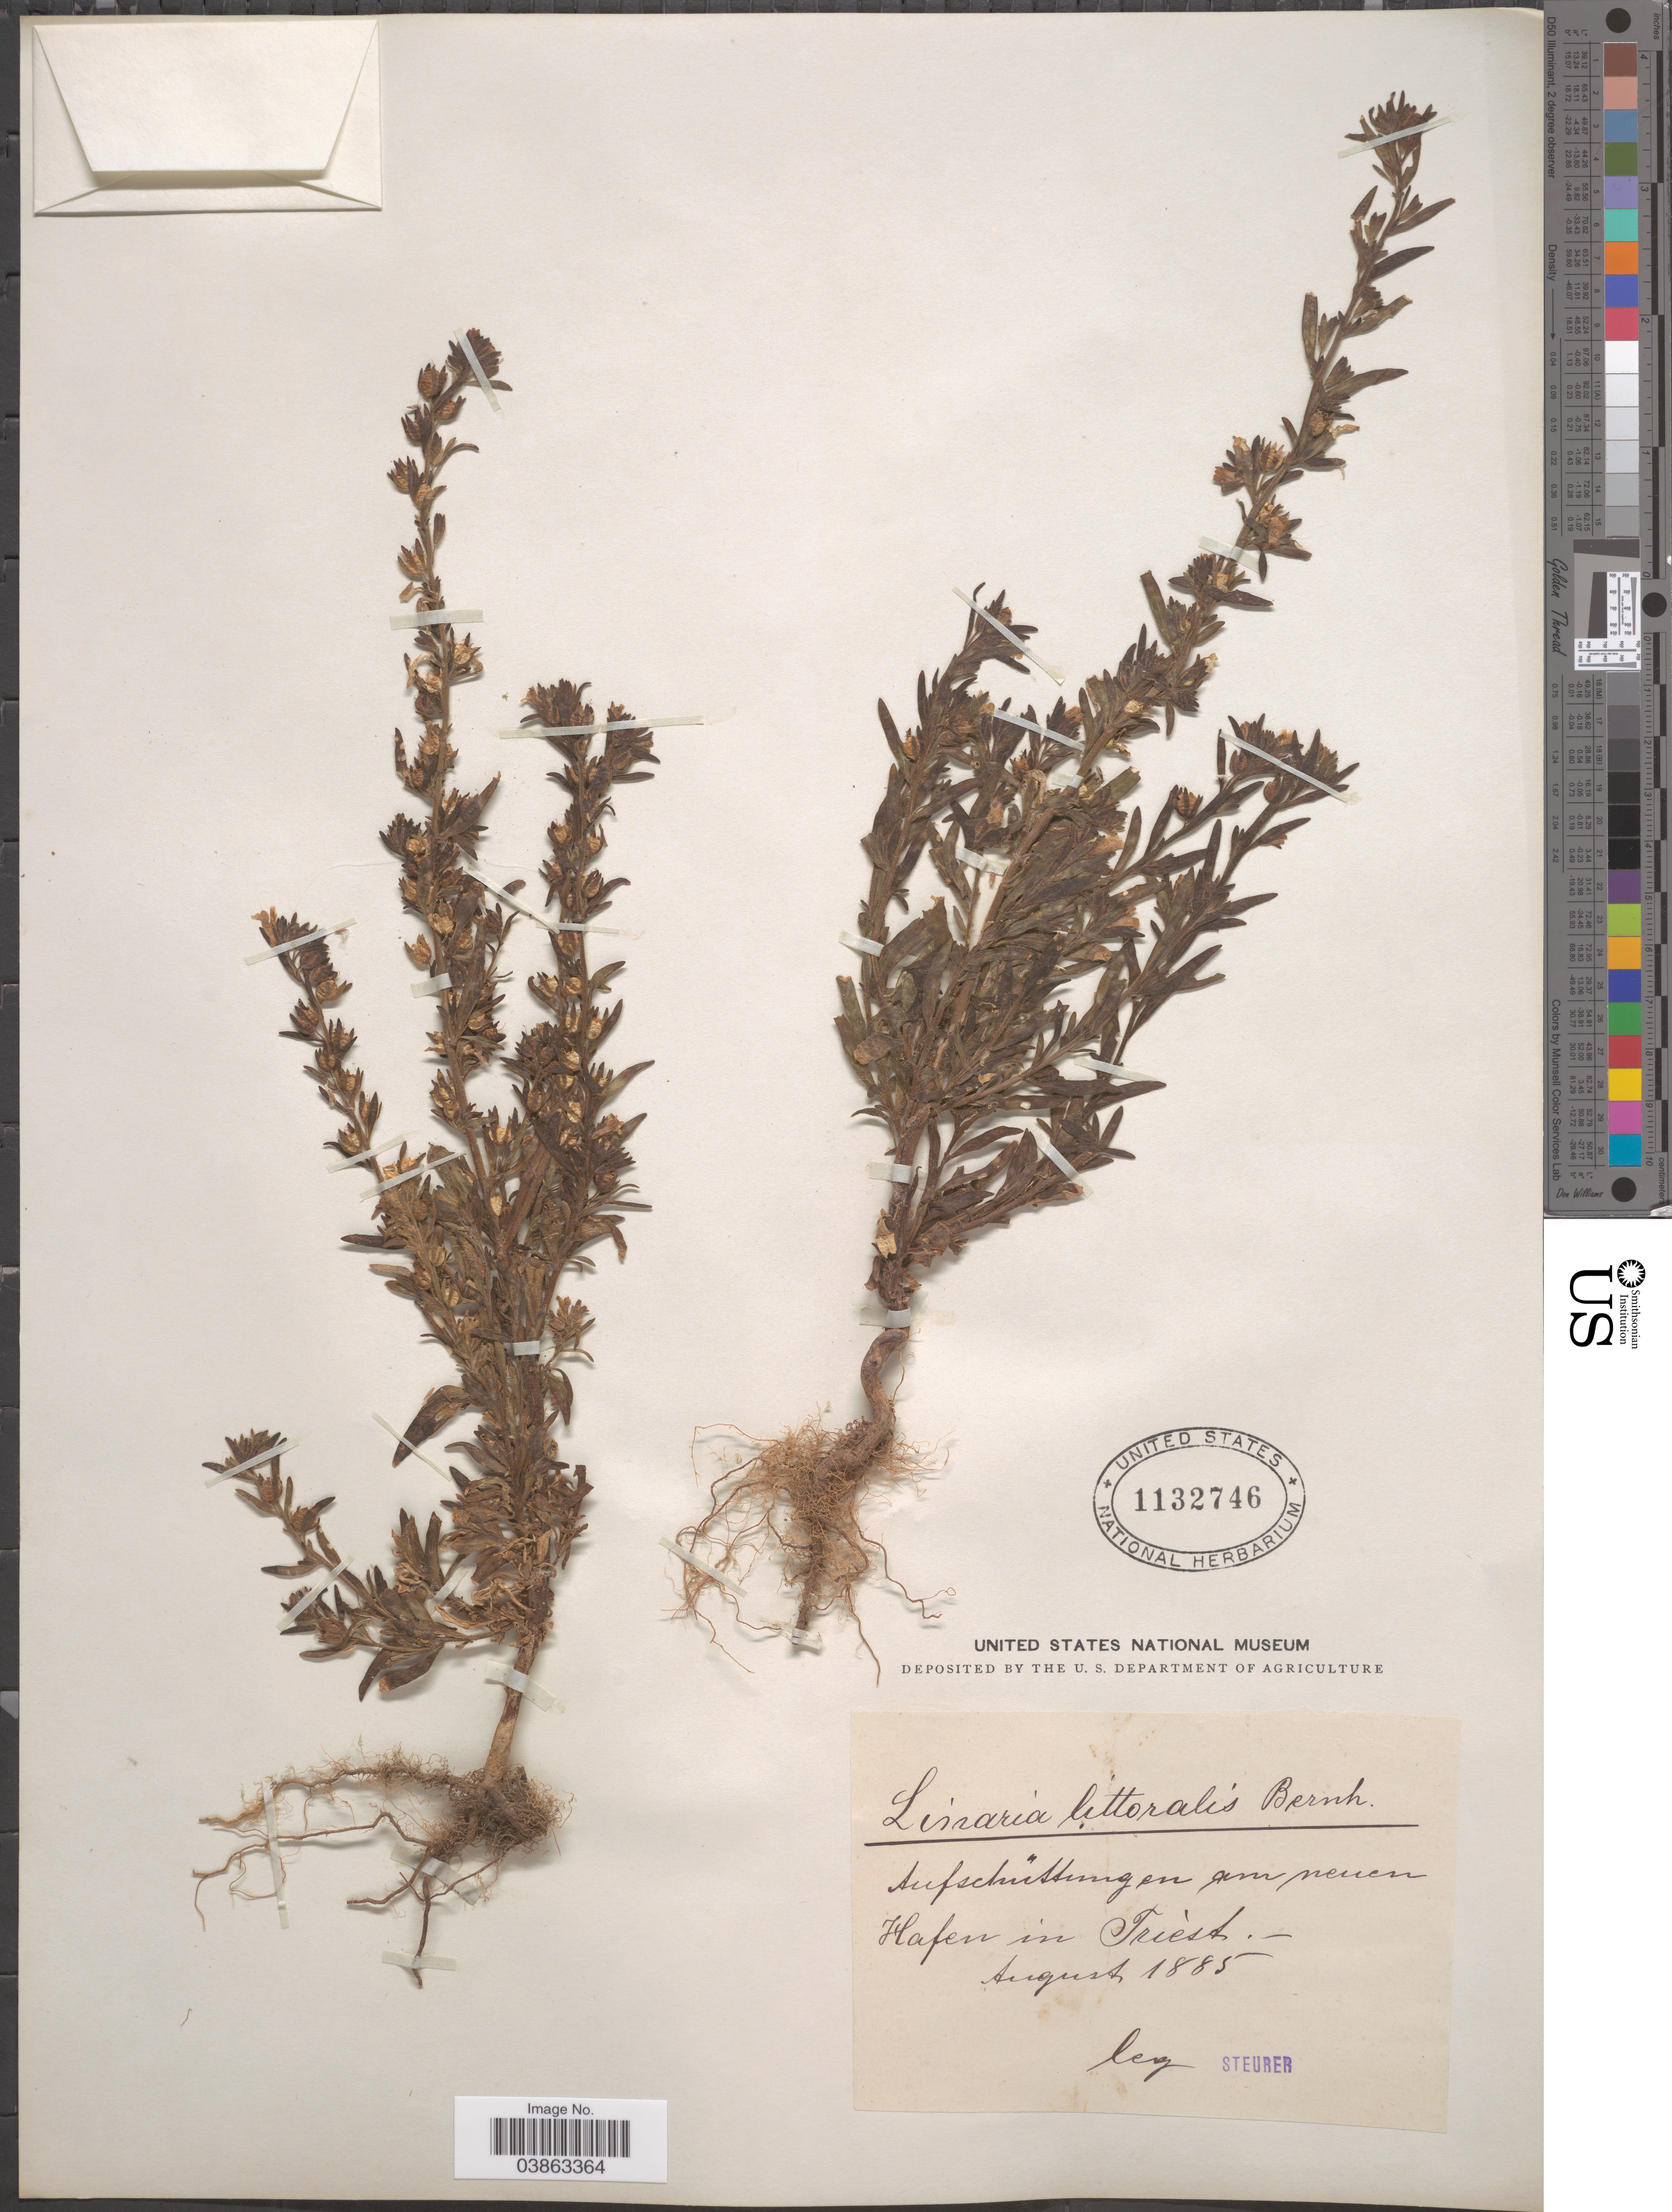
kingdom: Plantae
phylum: Tracheophyta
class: Magnoliopsida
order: Lamiales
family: Plantaginaceae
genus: Linaria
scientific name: Linaria litoralis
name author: Willd.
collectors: Steurer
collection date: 1885-08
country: Italy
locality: Aufschüttingen am neuen Hafen in Triest.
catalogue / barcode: US 1132746